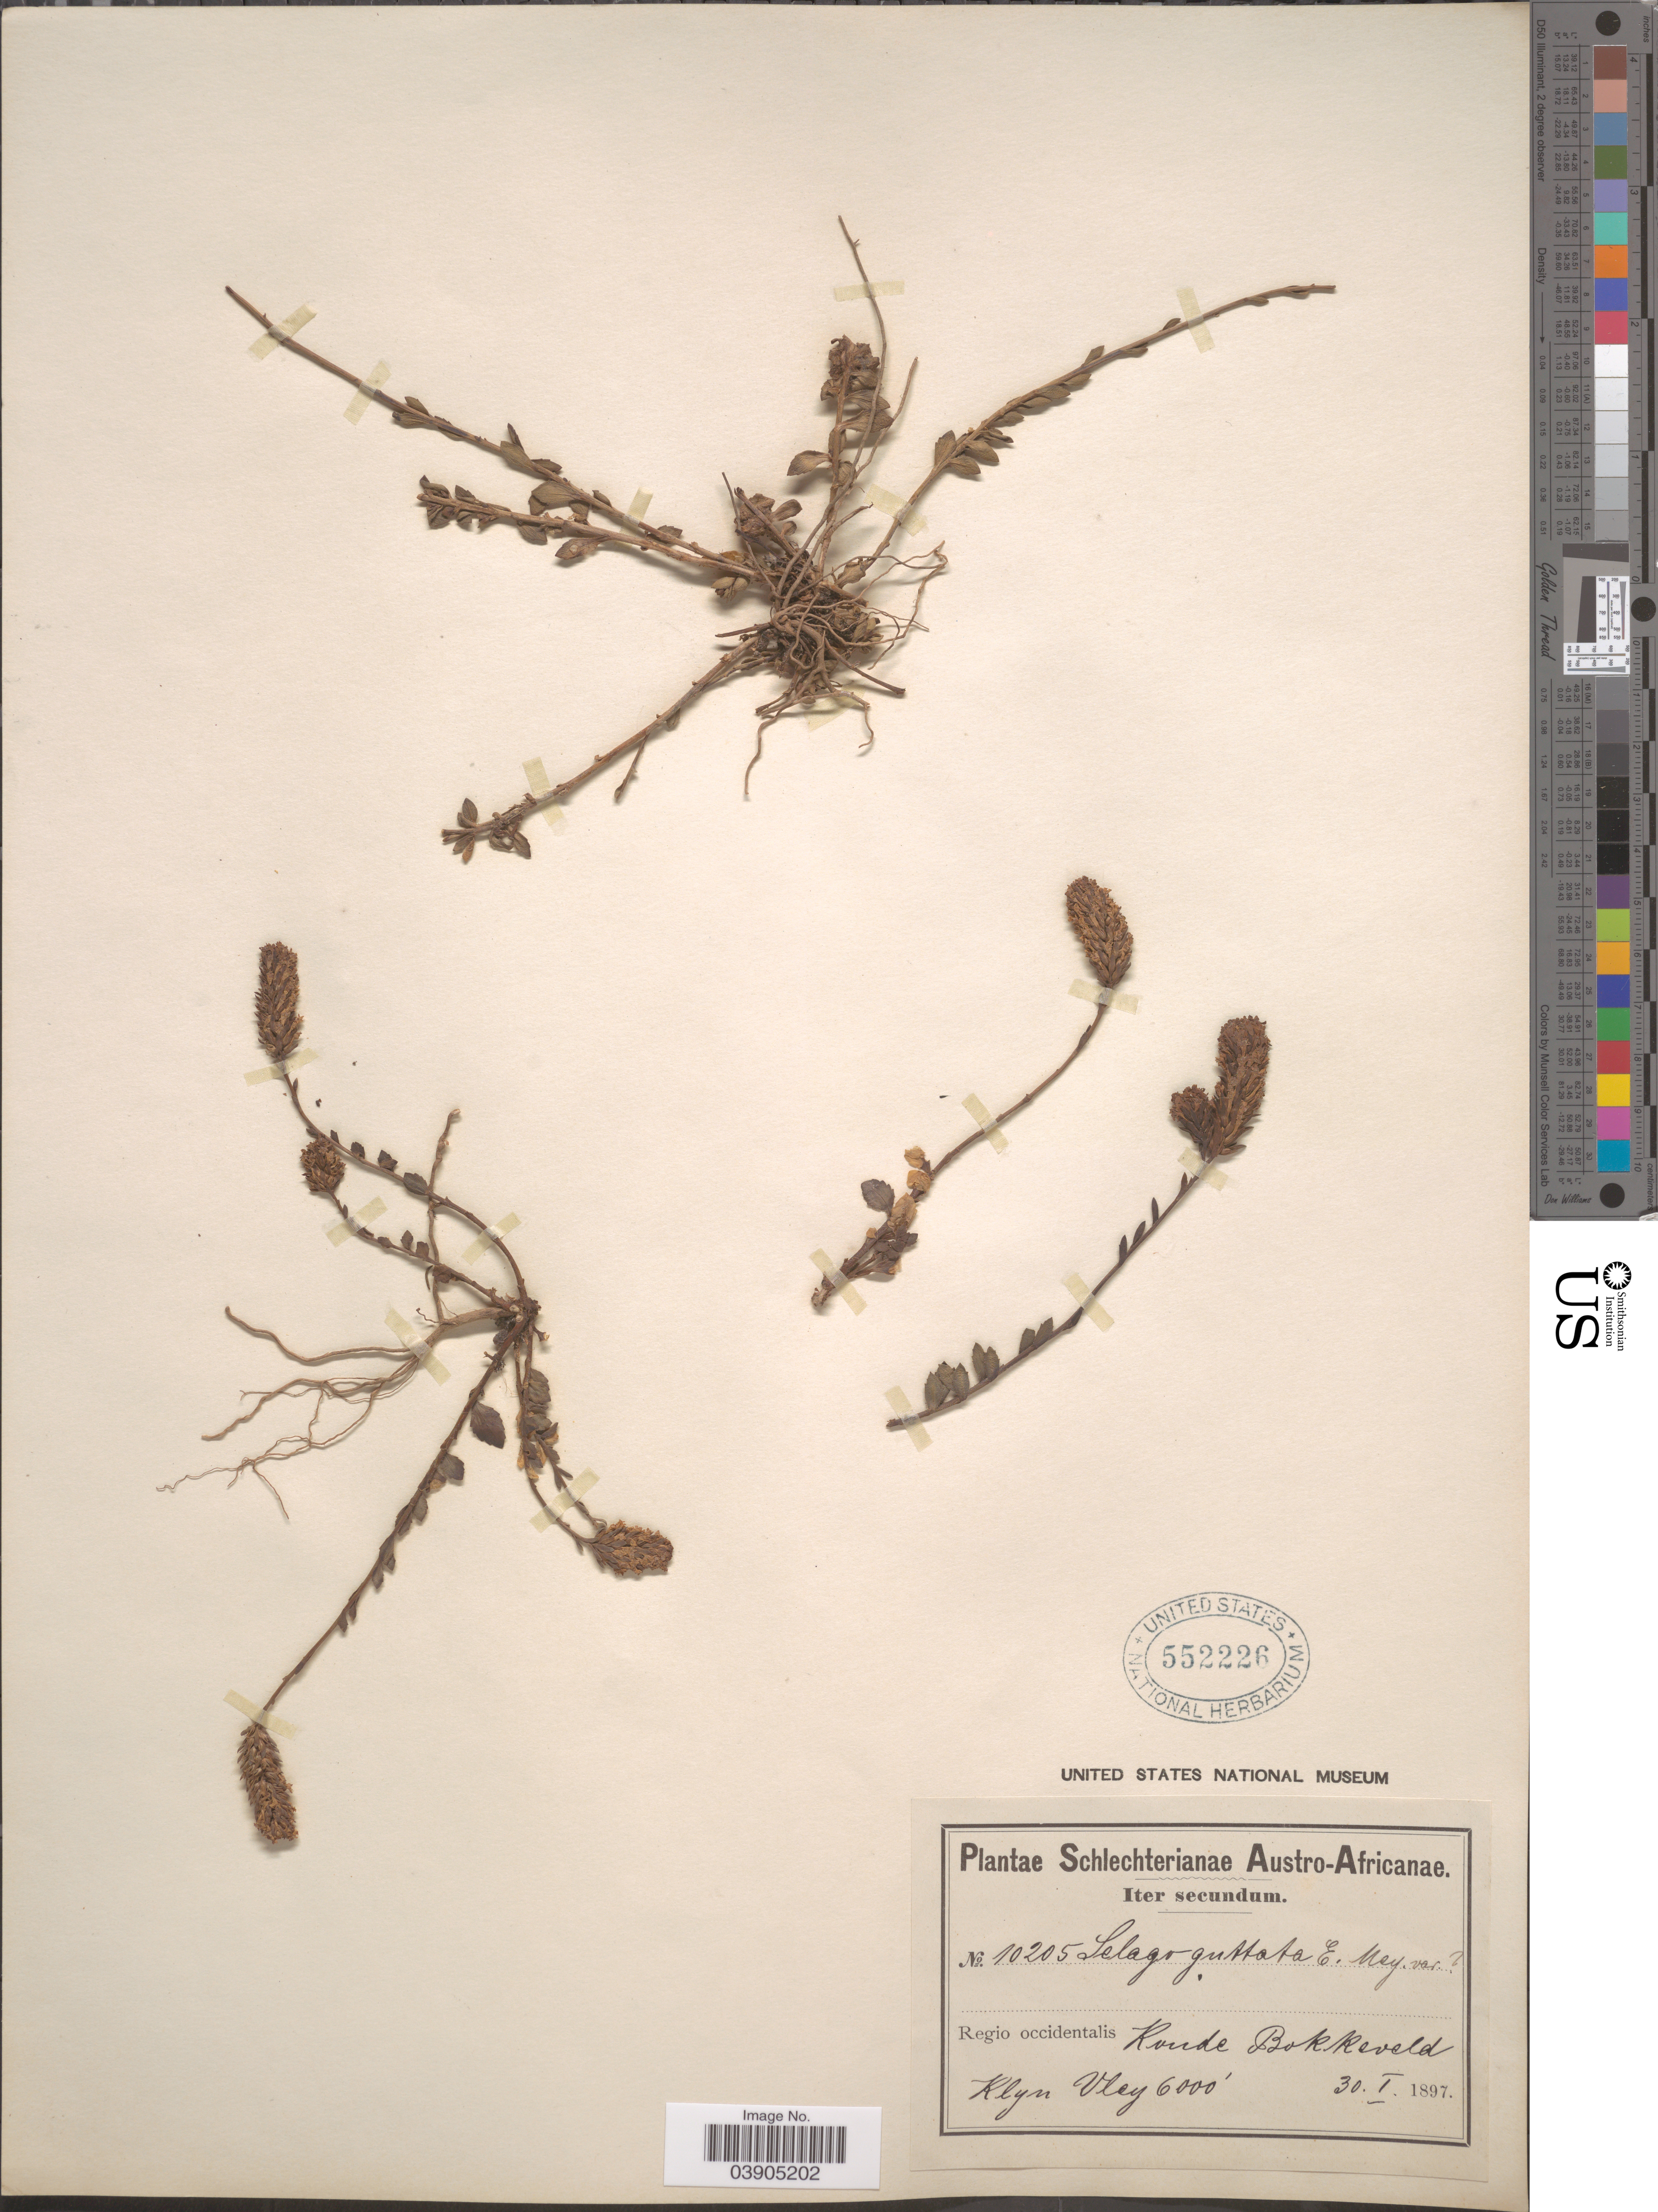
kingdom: Plantae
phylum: Tracheophyta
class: Magnoliopsida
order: Lamiales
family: Scrophulariaceae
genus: Selago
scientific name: Selago guttata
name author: E. Mey.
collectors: Schlechter, --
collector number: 10205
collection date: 1897-01-30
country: South Africa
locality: Austro-Africanae. Regio occidentalis Koude Bokkeveld. Klyn Vley.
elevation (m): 1829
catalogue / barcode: US 552226